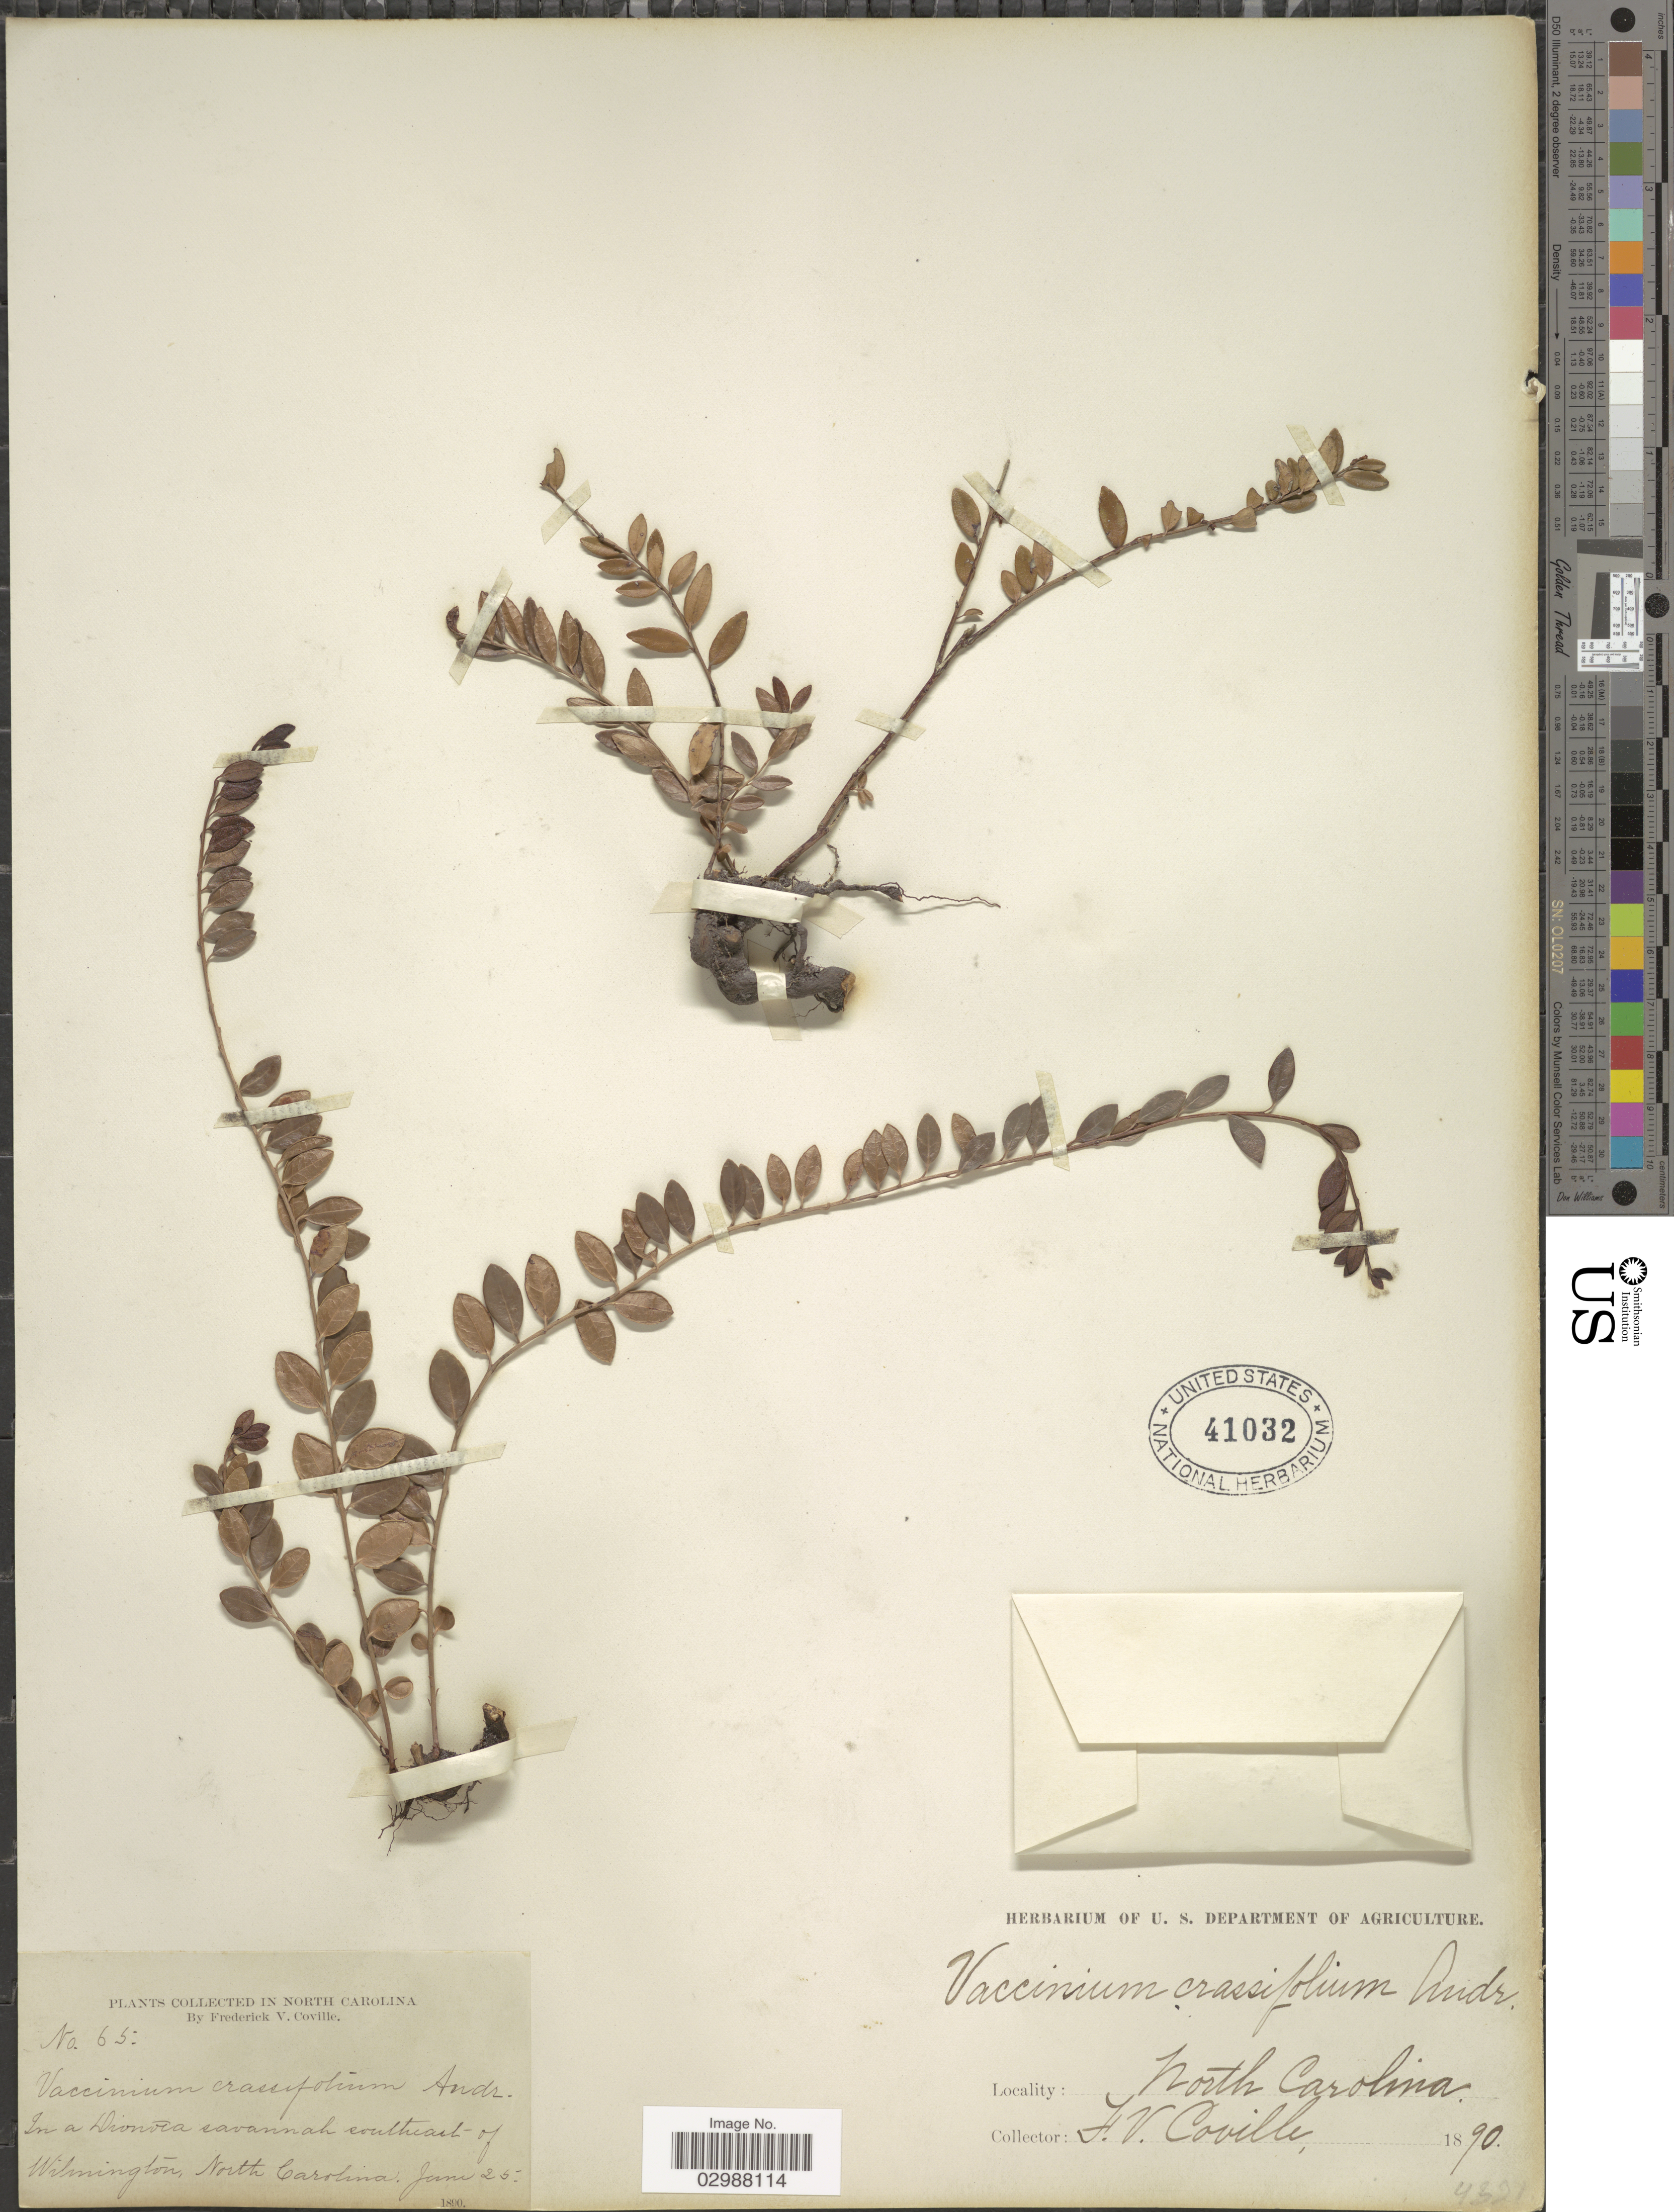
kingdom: Plantae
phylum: Tracheophyta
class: Magnoliopsida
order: Ericales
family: Ericaceae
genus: Vaccinium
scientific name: Vaccinium crassifolium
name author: Andrews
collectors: F. V. Coville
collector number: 65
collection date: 1890-06-25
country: United States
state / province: North Carolina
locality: In a Dionoca savannah southeast of Wilmington, North Carolina.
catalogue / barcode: US 41032